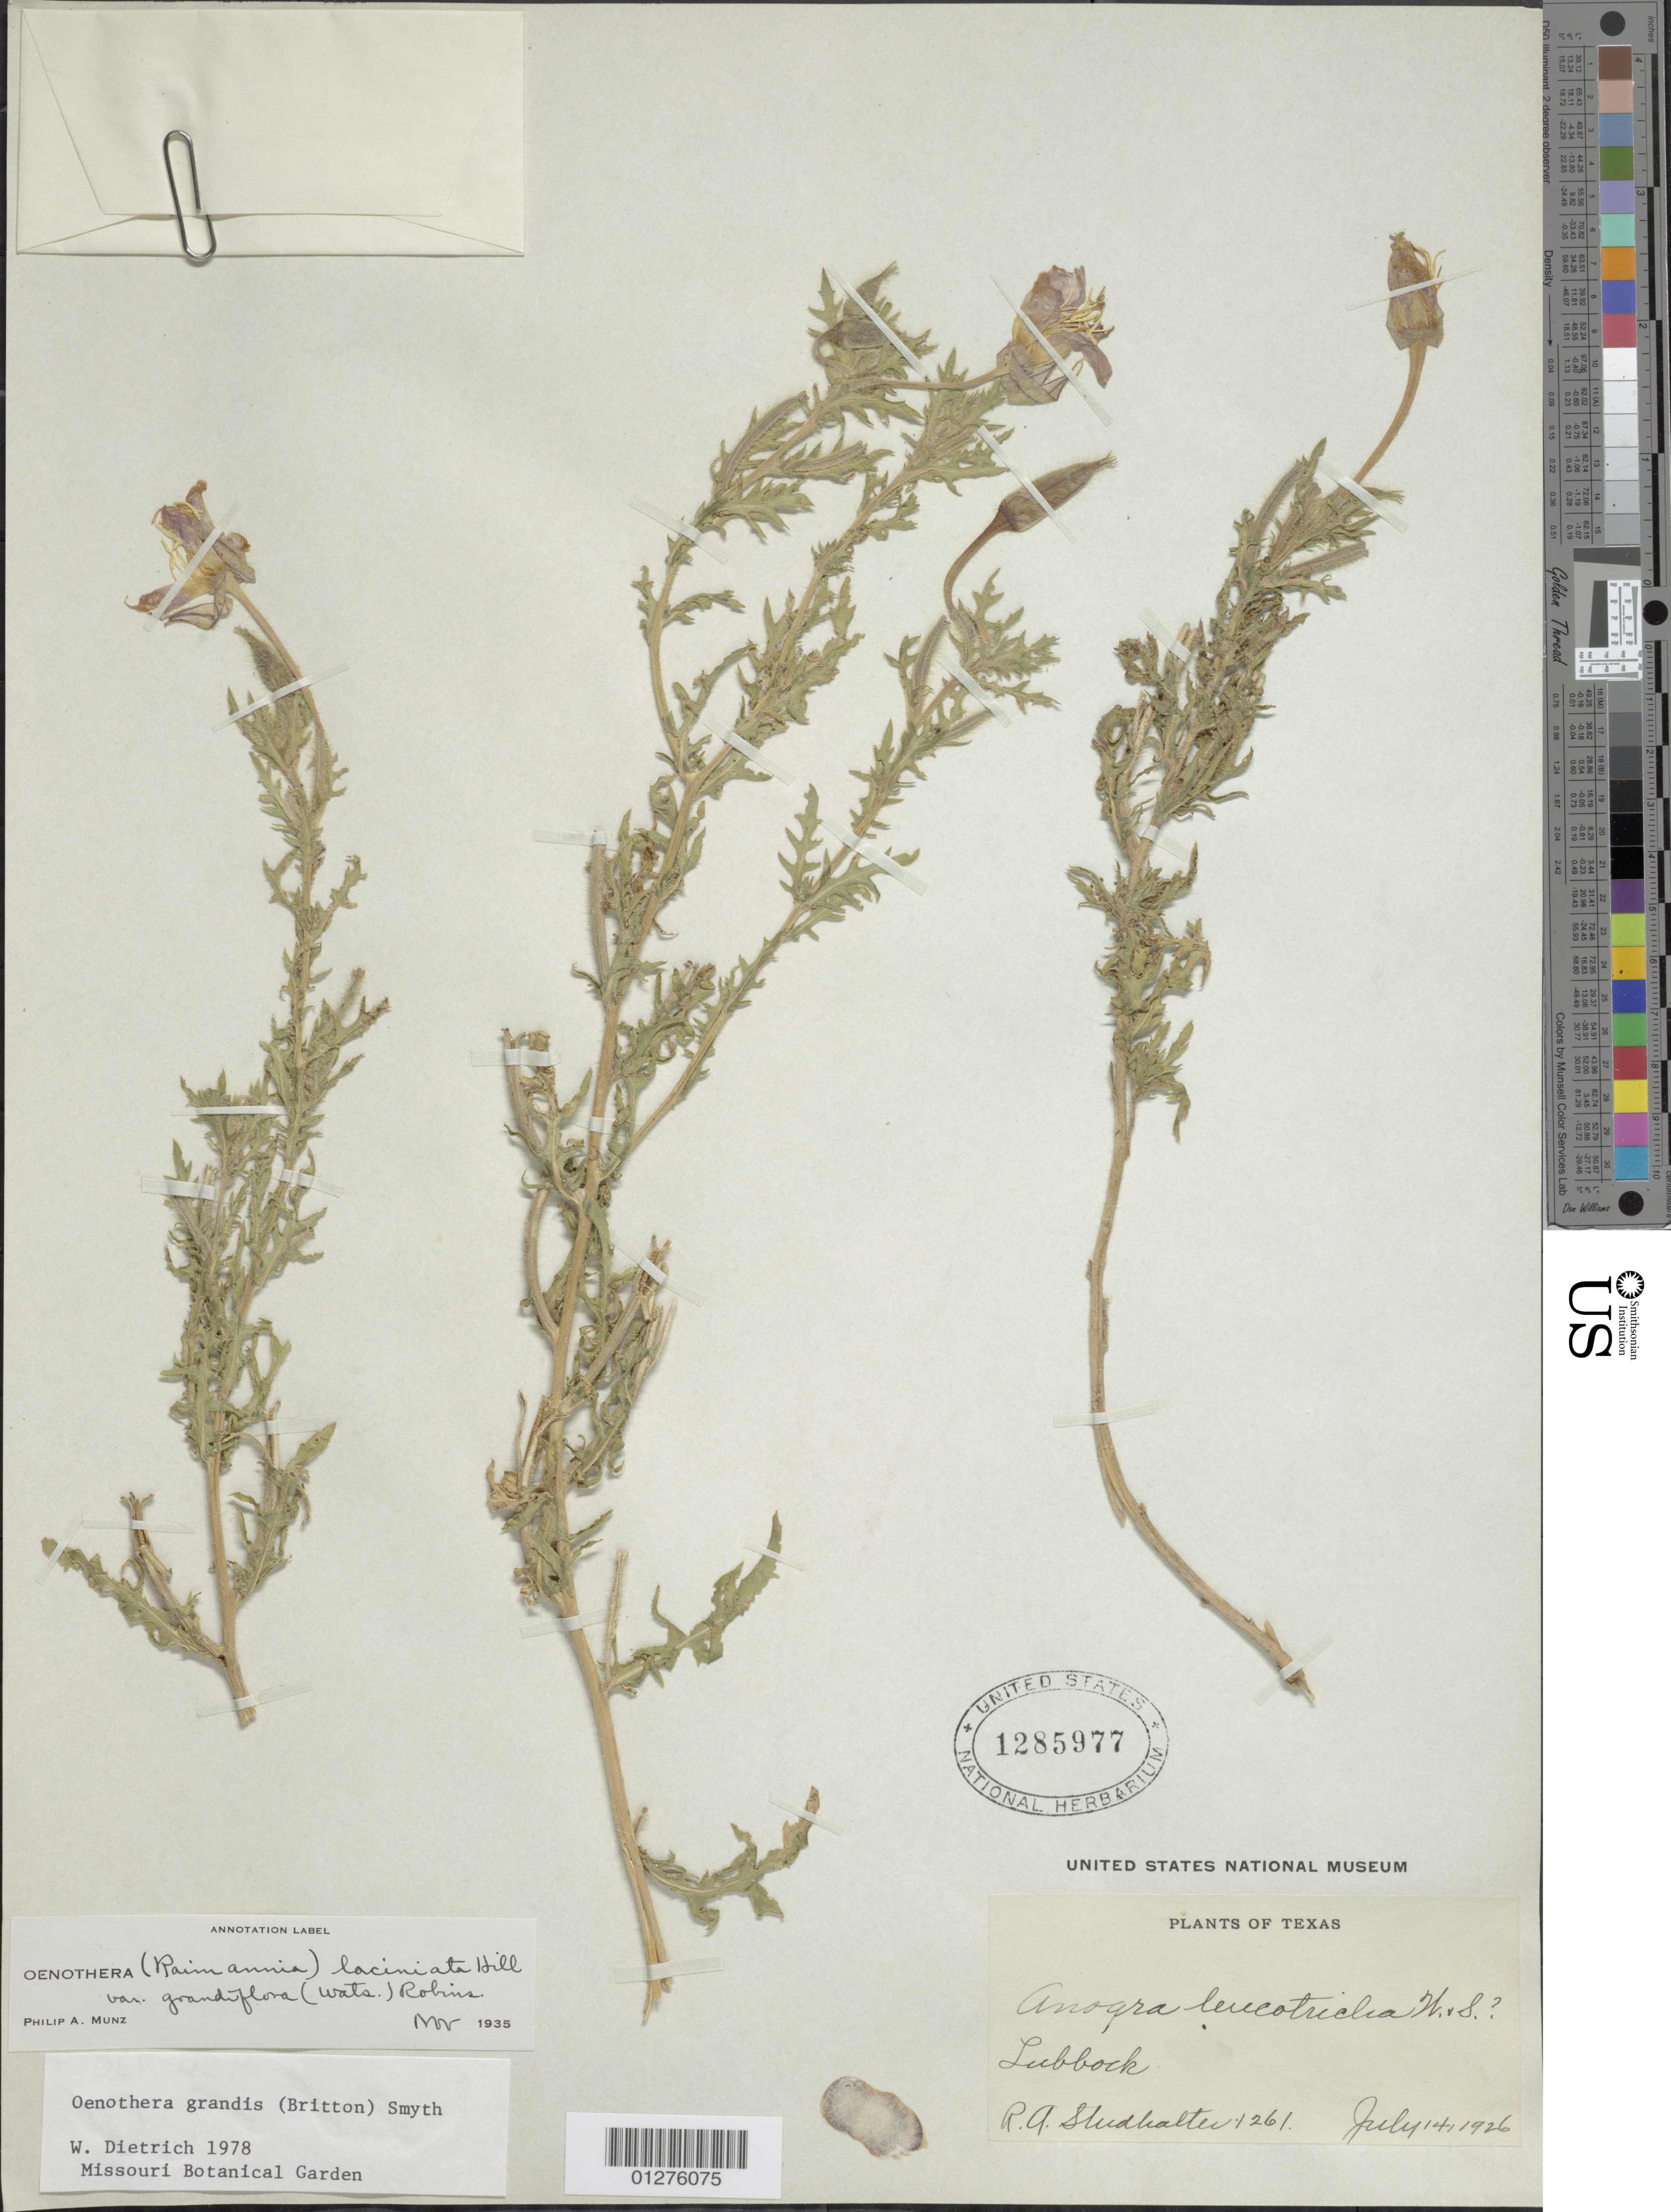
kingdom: Plantae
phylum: Tracheophyta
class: Magnoliopsida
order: Myrtales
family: Onagraceae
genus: Oenothera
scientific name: Oenothera grandis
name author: (Britton) Smyth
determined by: Dietrich, W.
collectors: R. Studlealter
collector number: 1261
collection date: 1926-07-14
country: United States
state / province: Texas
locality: Lubbock.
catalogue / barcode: US 1285977